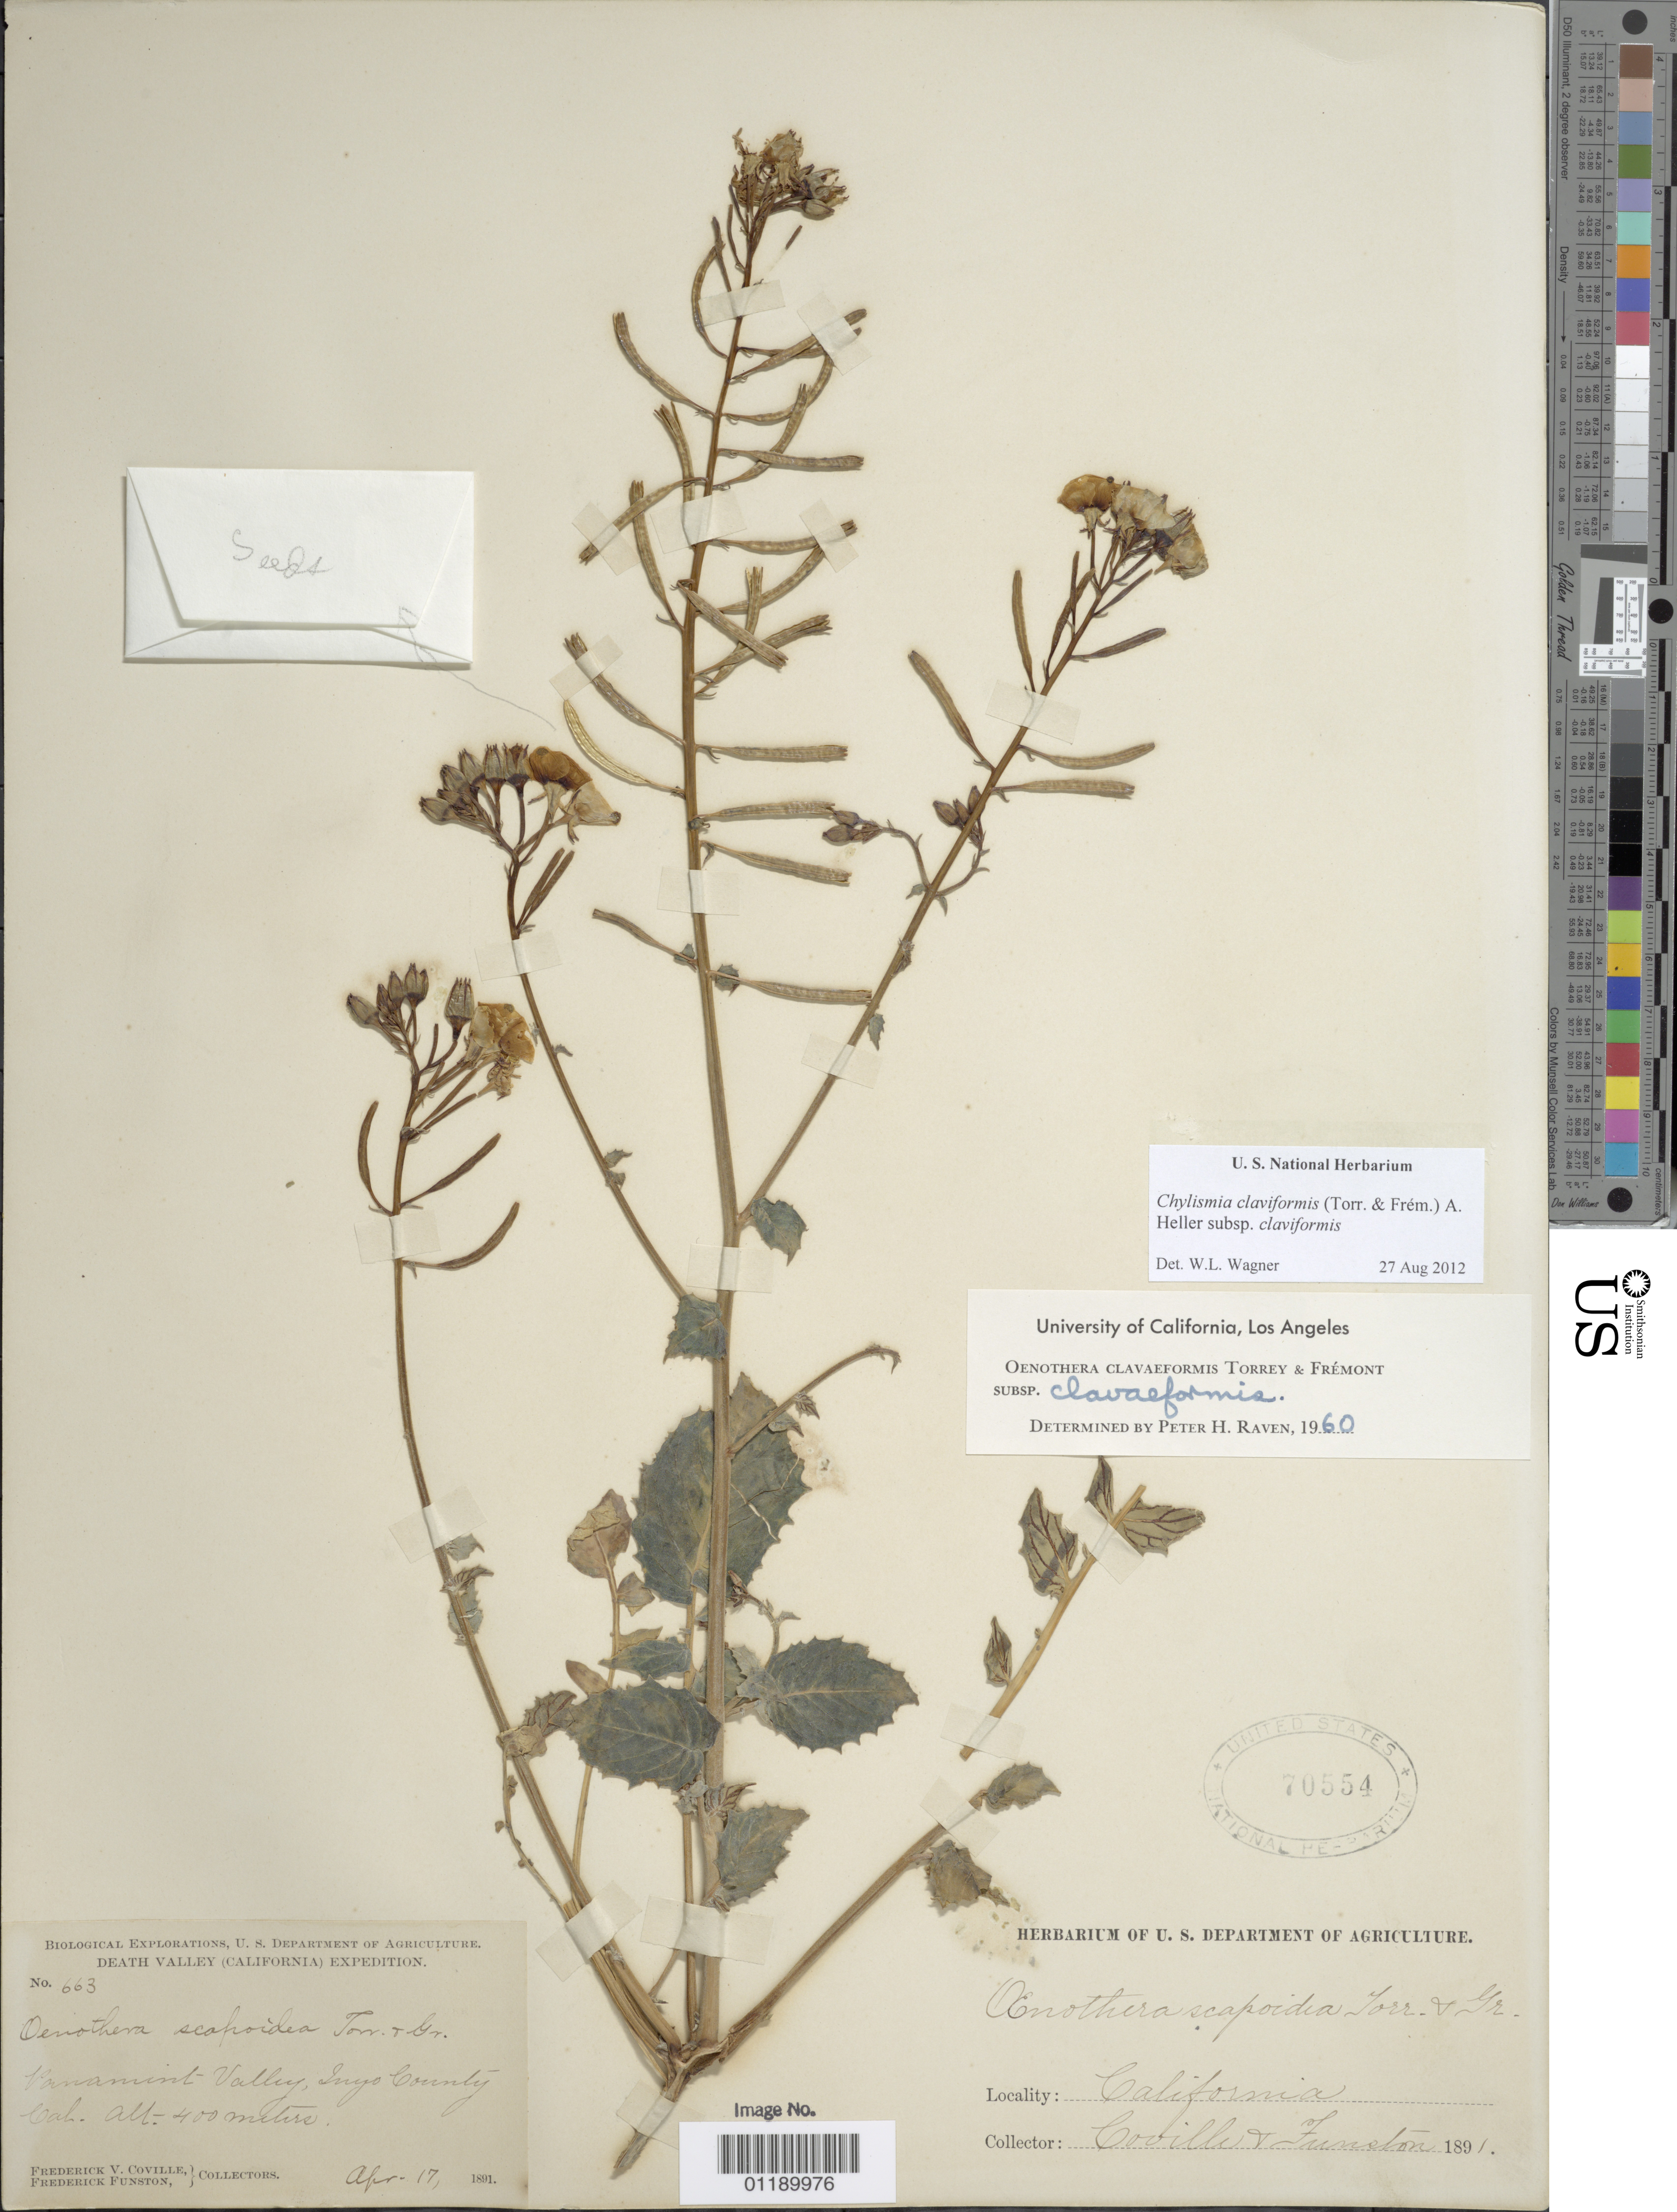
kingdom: Plantae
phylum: Tracheophyta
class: Magnoliopsida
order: Myrtales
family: Onagraceae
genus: Chylismia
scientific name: Chylismia claviformis subsp. claviformis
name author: (Torr. & Frém.) A. Heller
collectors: F. V. Coville & F. Funston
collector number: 663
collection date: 1891-04-17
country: United States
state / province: California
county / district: Inyo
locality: Panamint Valley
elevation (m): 400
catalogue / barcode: US 70554